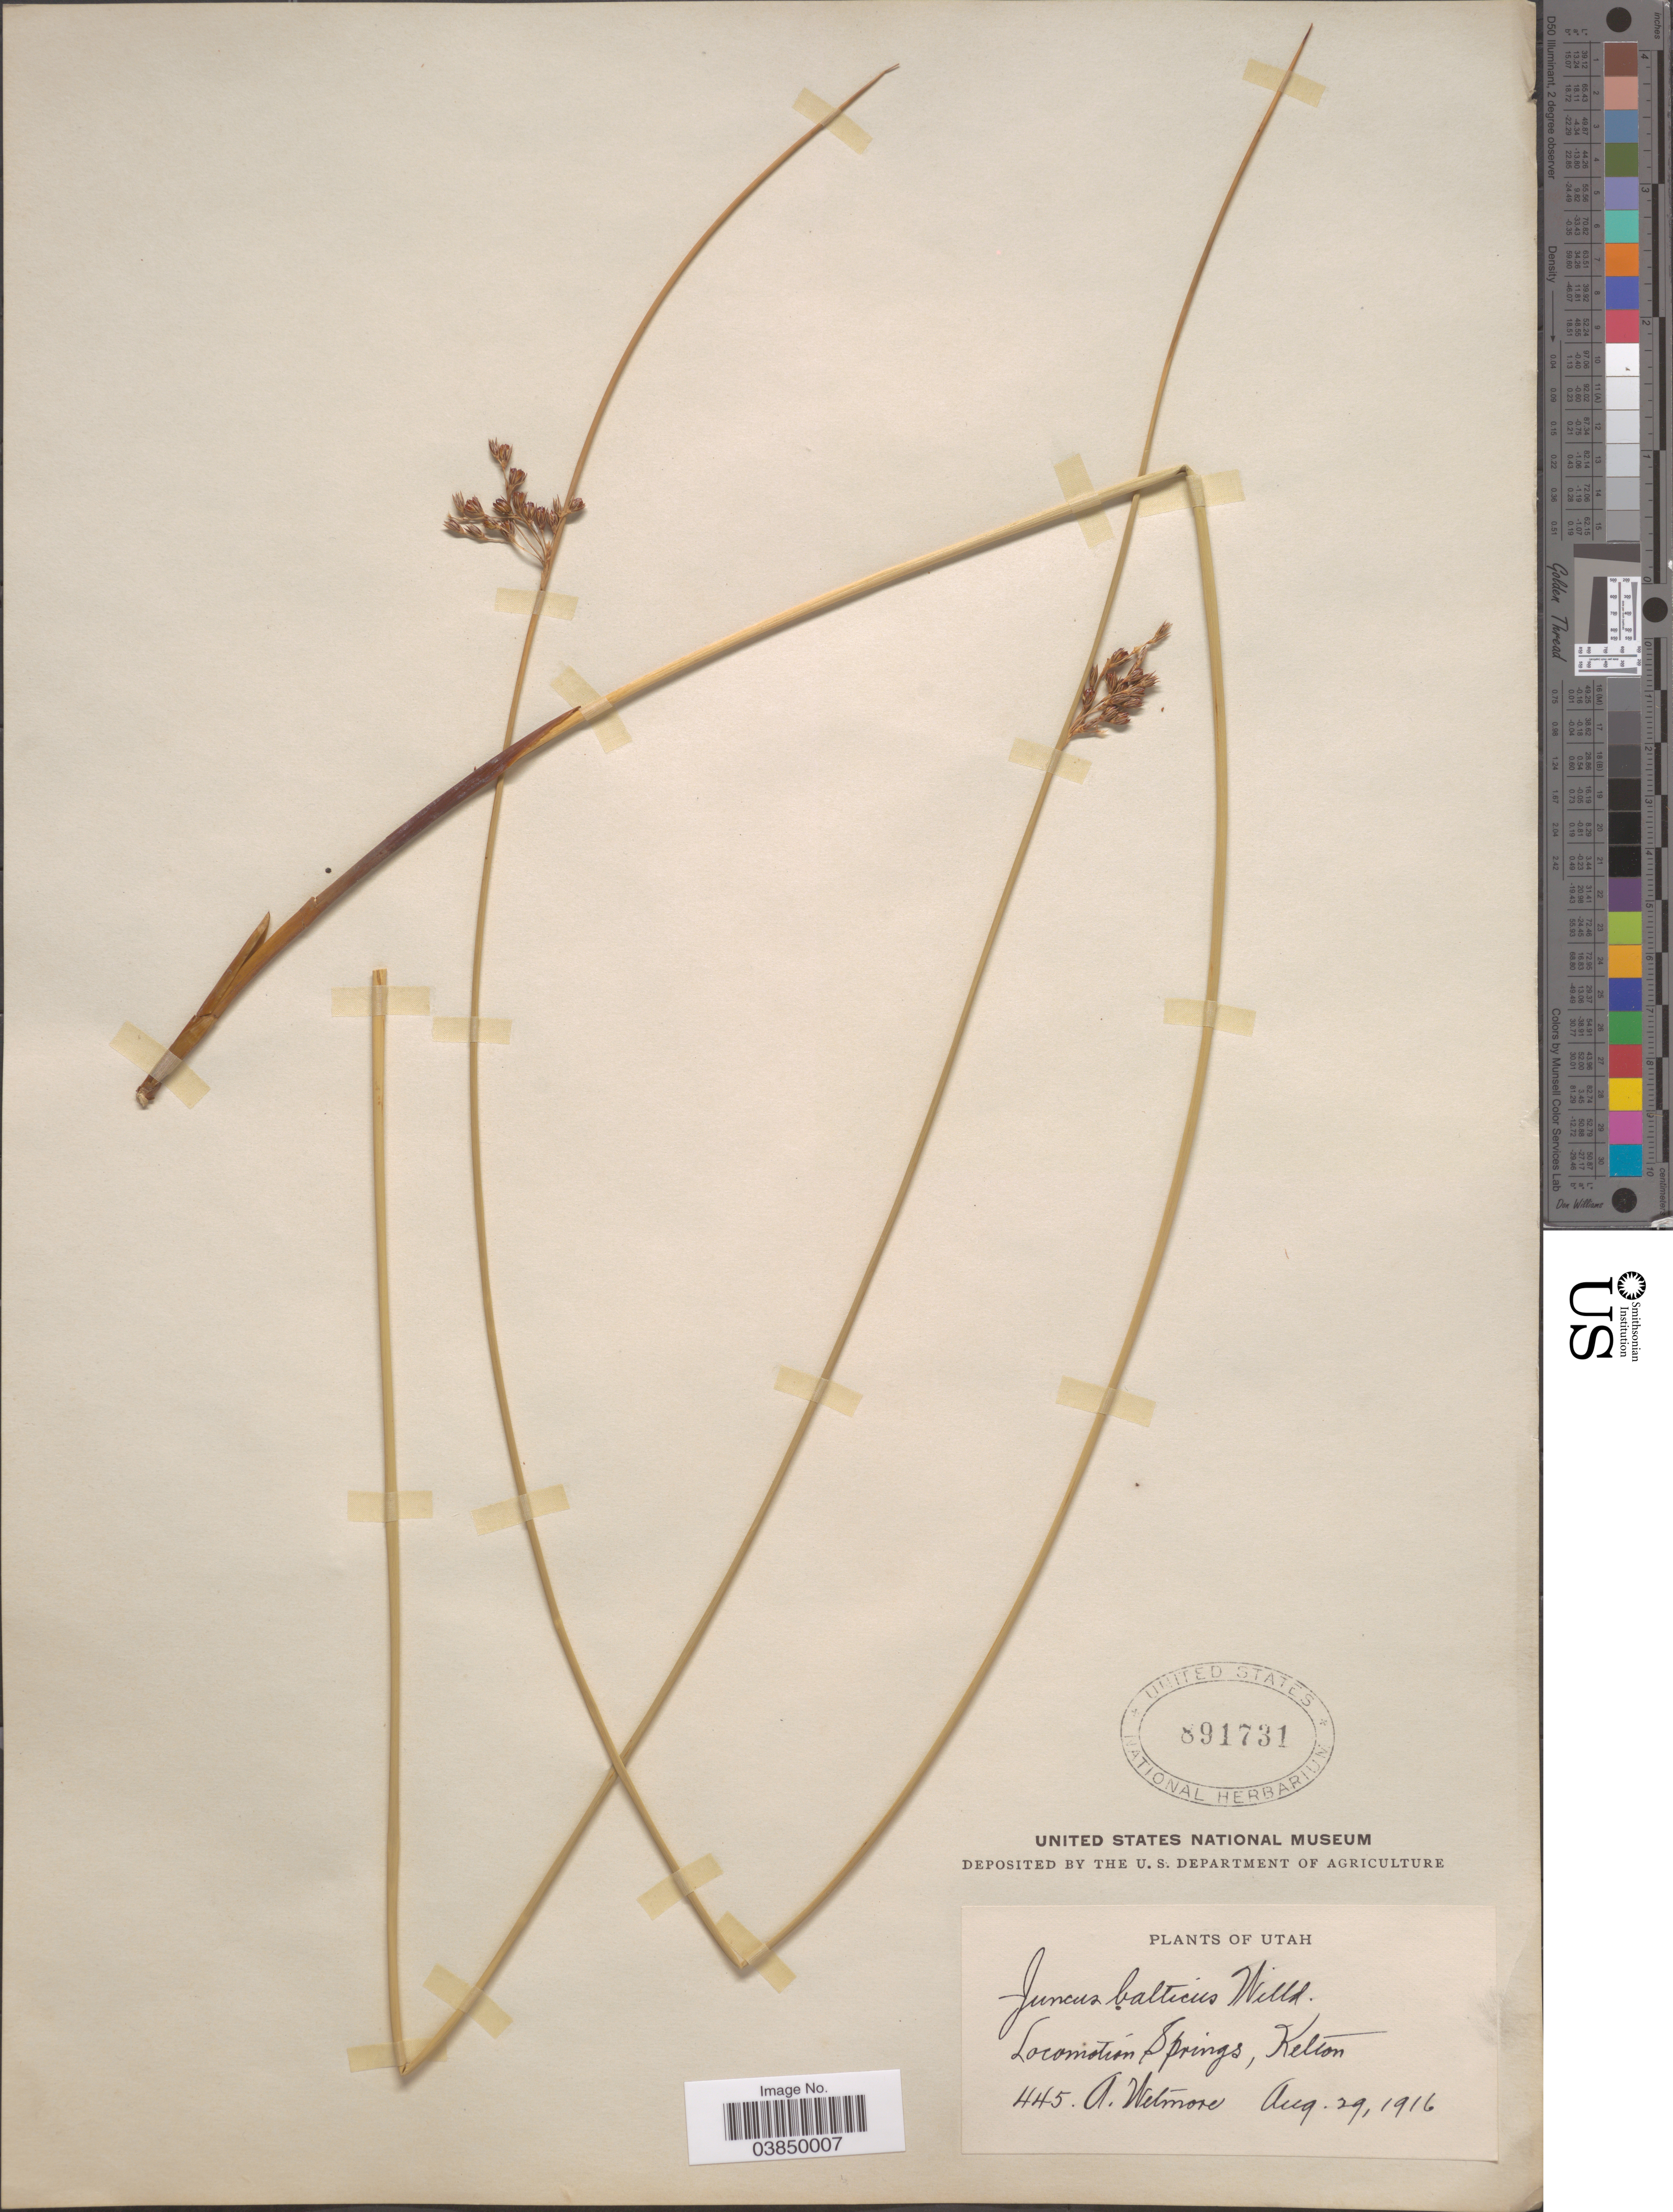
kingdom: Plantae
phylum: Tracheophyta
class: Liliopsida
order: Poales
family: Juncaceae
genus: Juncus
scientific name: Juncus balticus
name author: Willd.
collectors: A. Wetmore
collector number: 445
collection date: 1916-08-29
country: United States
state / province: Utah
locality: Locomotion Springs, Kelton.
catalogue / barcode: US 891731